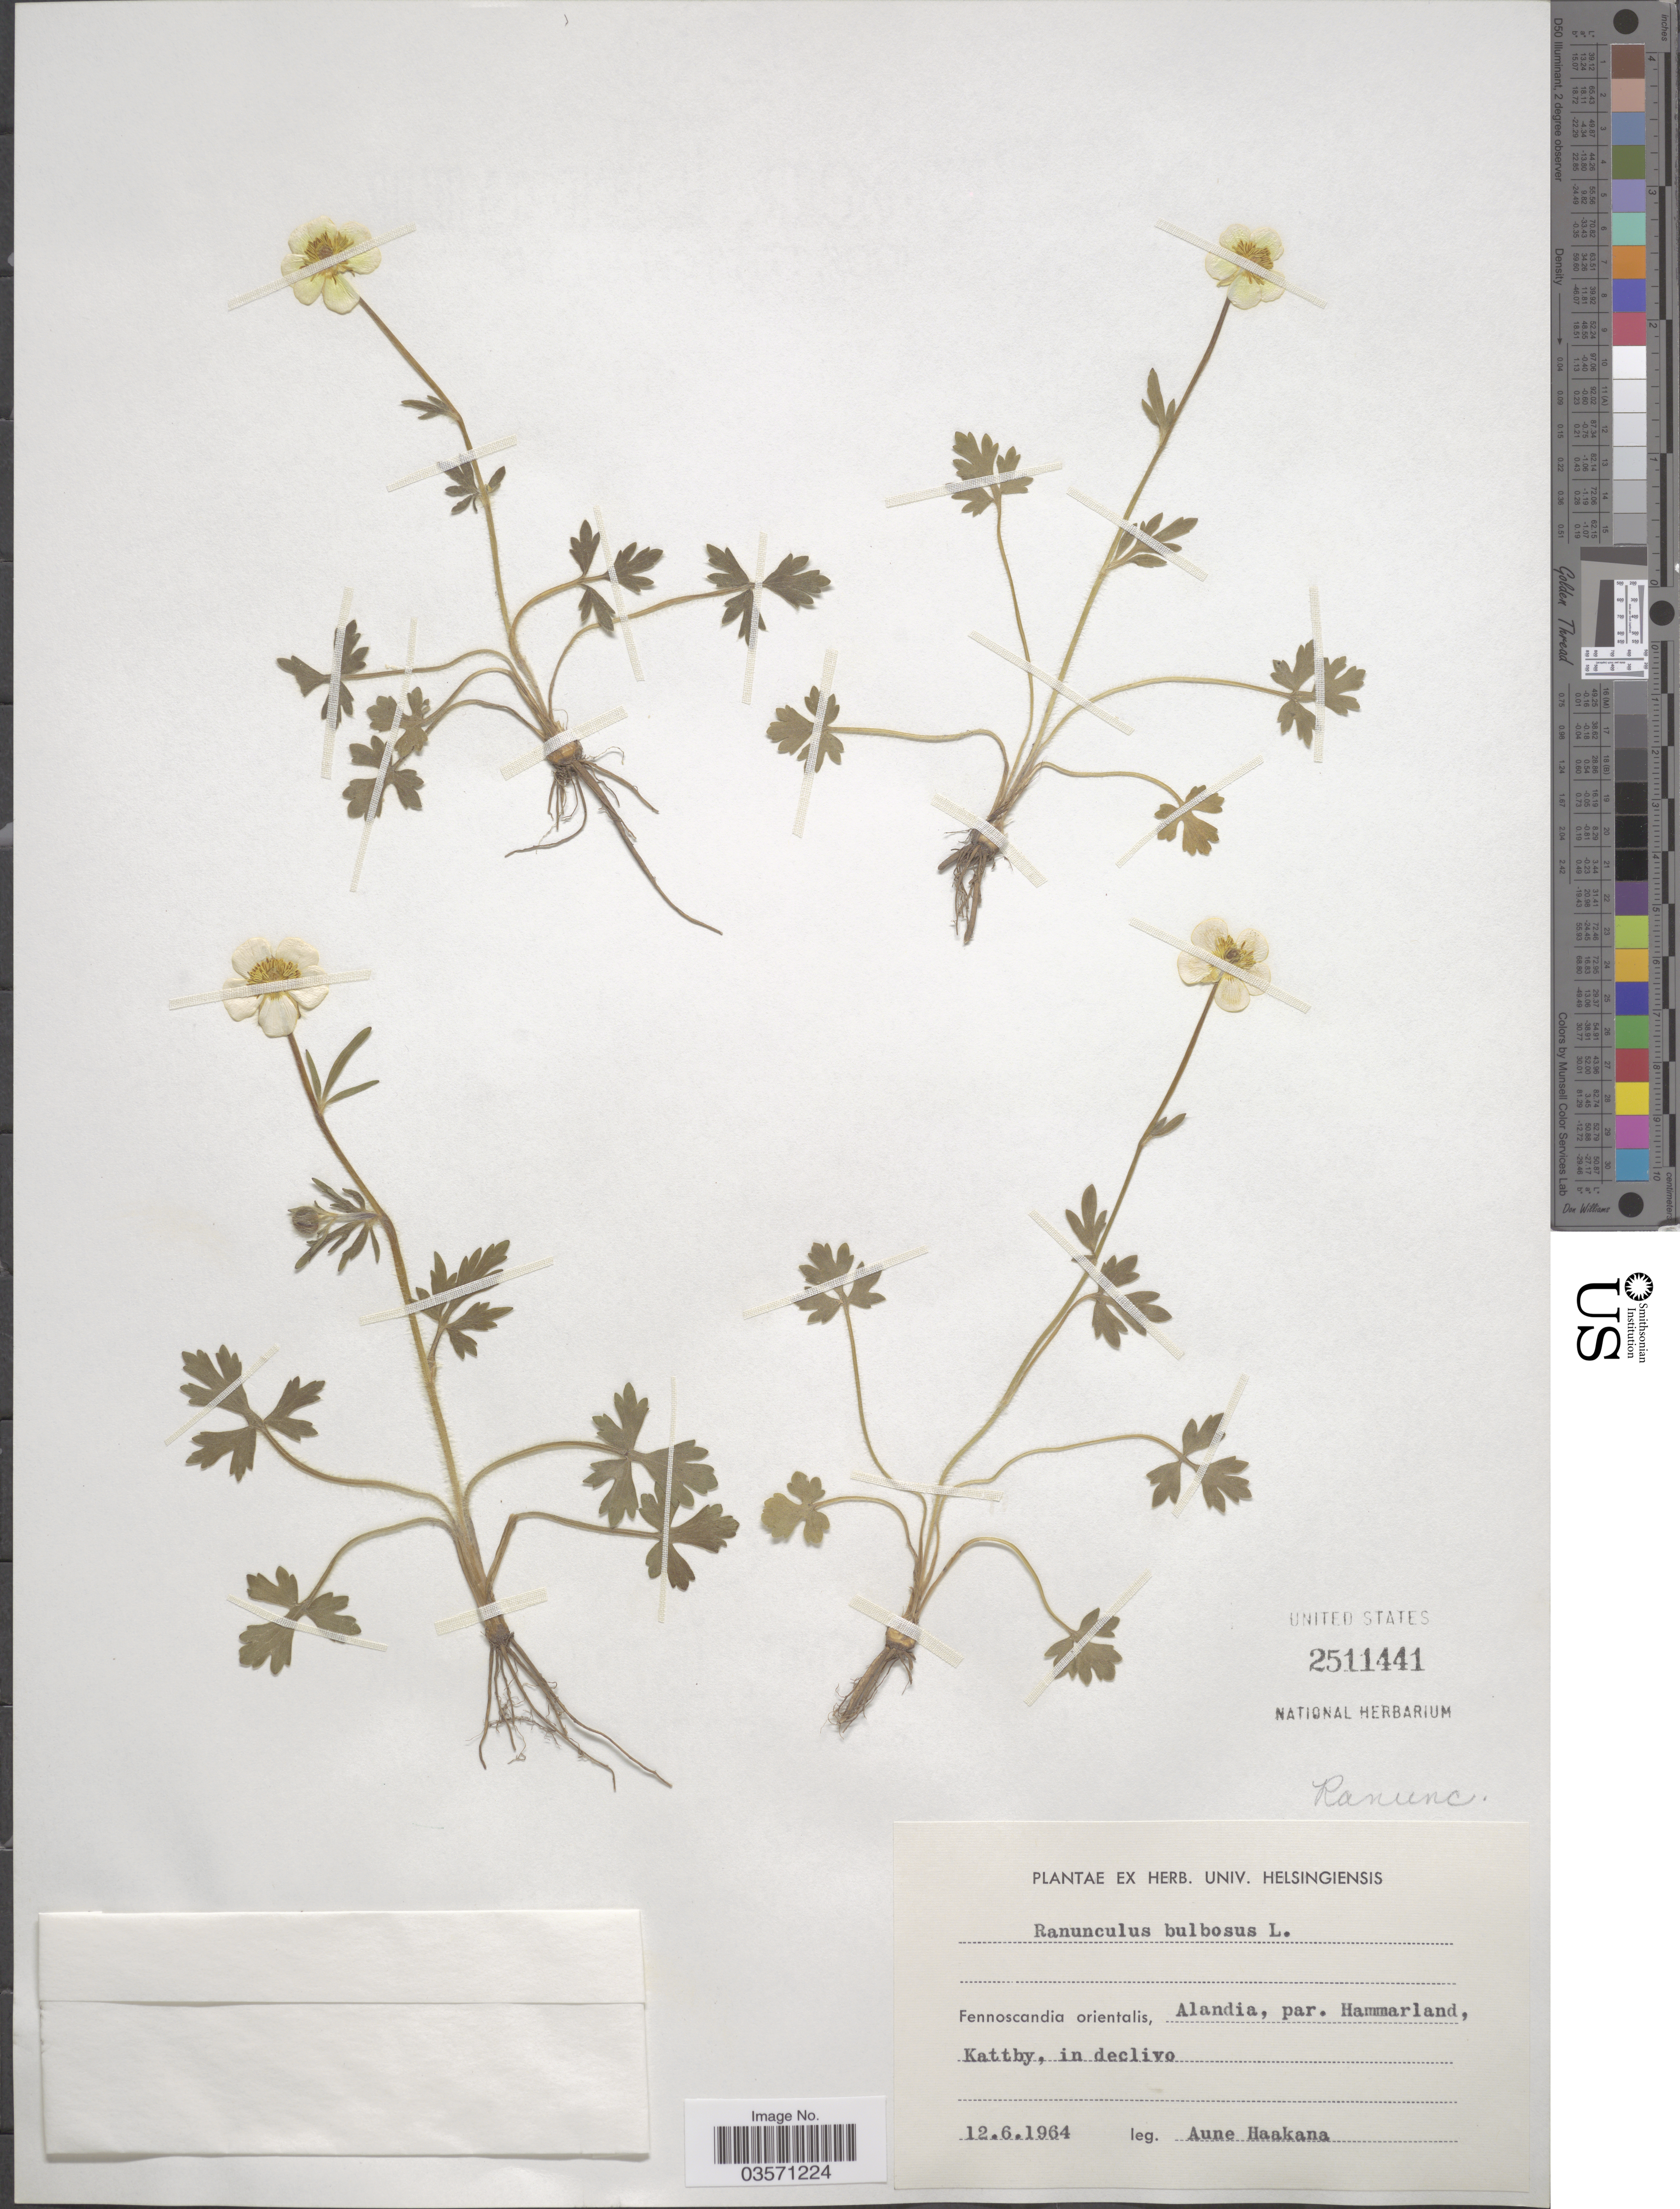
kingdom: Plantae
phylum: Tracheophyta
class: Magnoliopsida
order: Ranunculales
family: Ranunculaceae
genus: Ranunculus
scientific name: Ranunculus bulbosus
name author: L.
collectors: A. Haakana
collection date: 1964-06-12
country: Finland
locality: Fennoscandia orientalis, Alandia, par. Hammarland, Kattby, in declivo.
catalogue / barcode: US 2511441